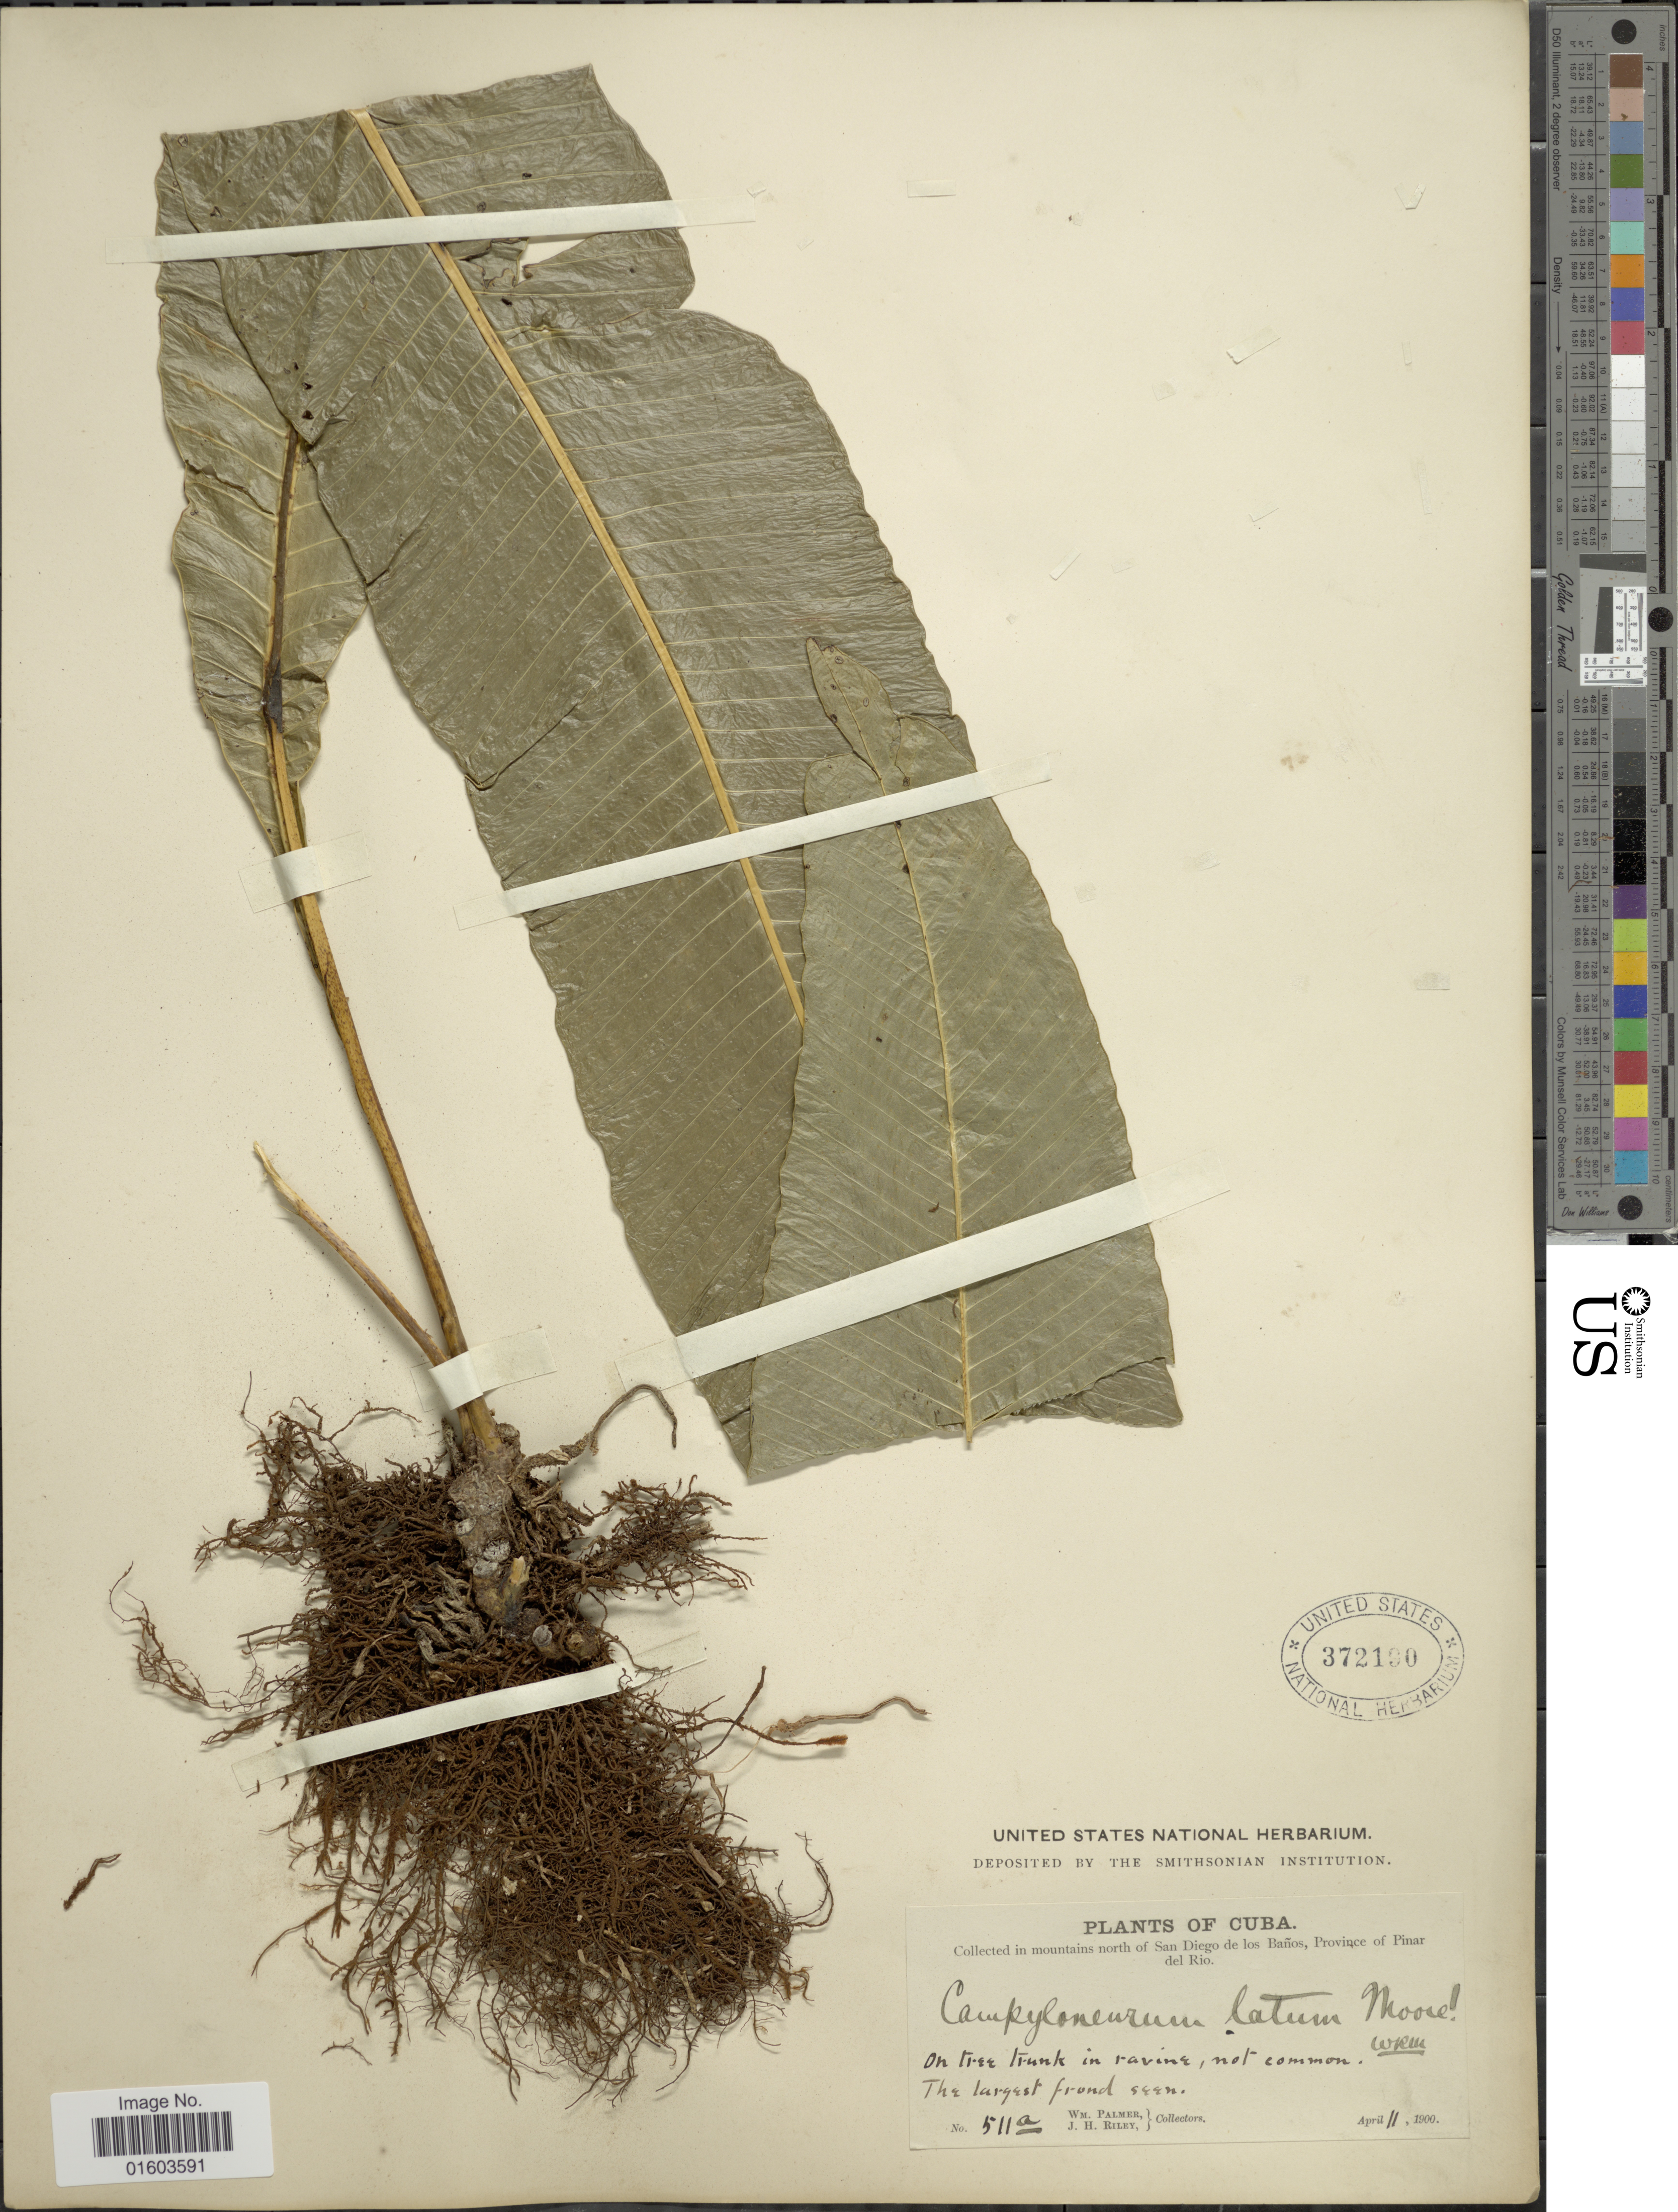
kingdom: Plantae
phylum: Tracheophyta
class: Polypodiopsida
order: Polypodiales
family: Polypodiaceae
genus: Campyloneurum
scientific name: Campyloneurum latum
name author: T. Moore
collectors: W. Palmer & J. H. Riley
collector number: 511a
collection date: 1900-04-11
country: Cuba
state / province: Pinar del Río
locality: In mountains north of San Diego de los Banos, Province of Pinar del Rio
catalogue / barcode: US 372190